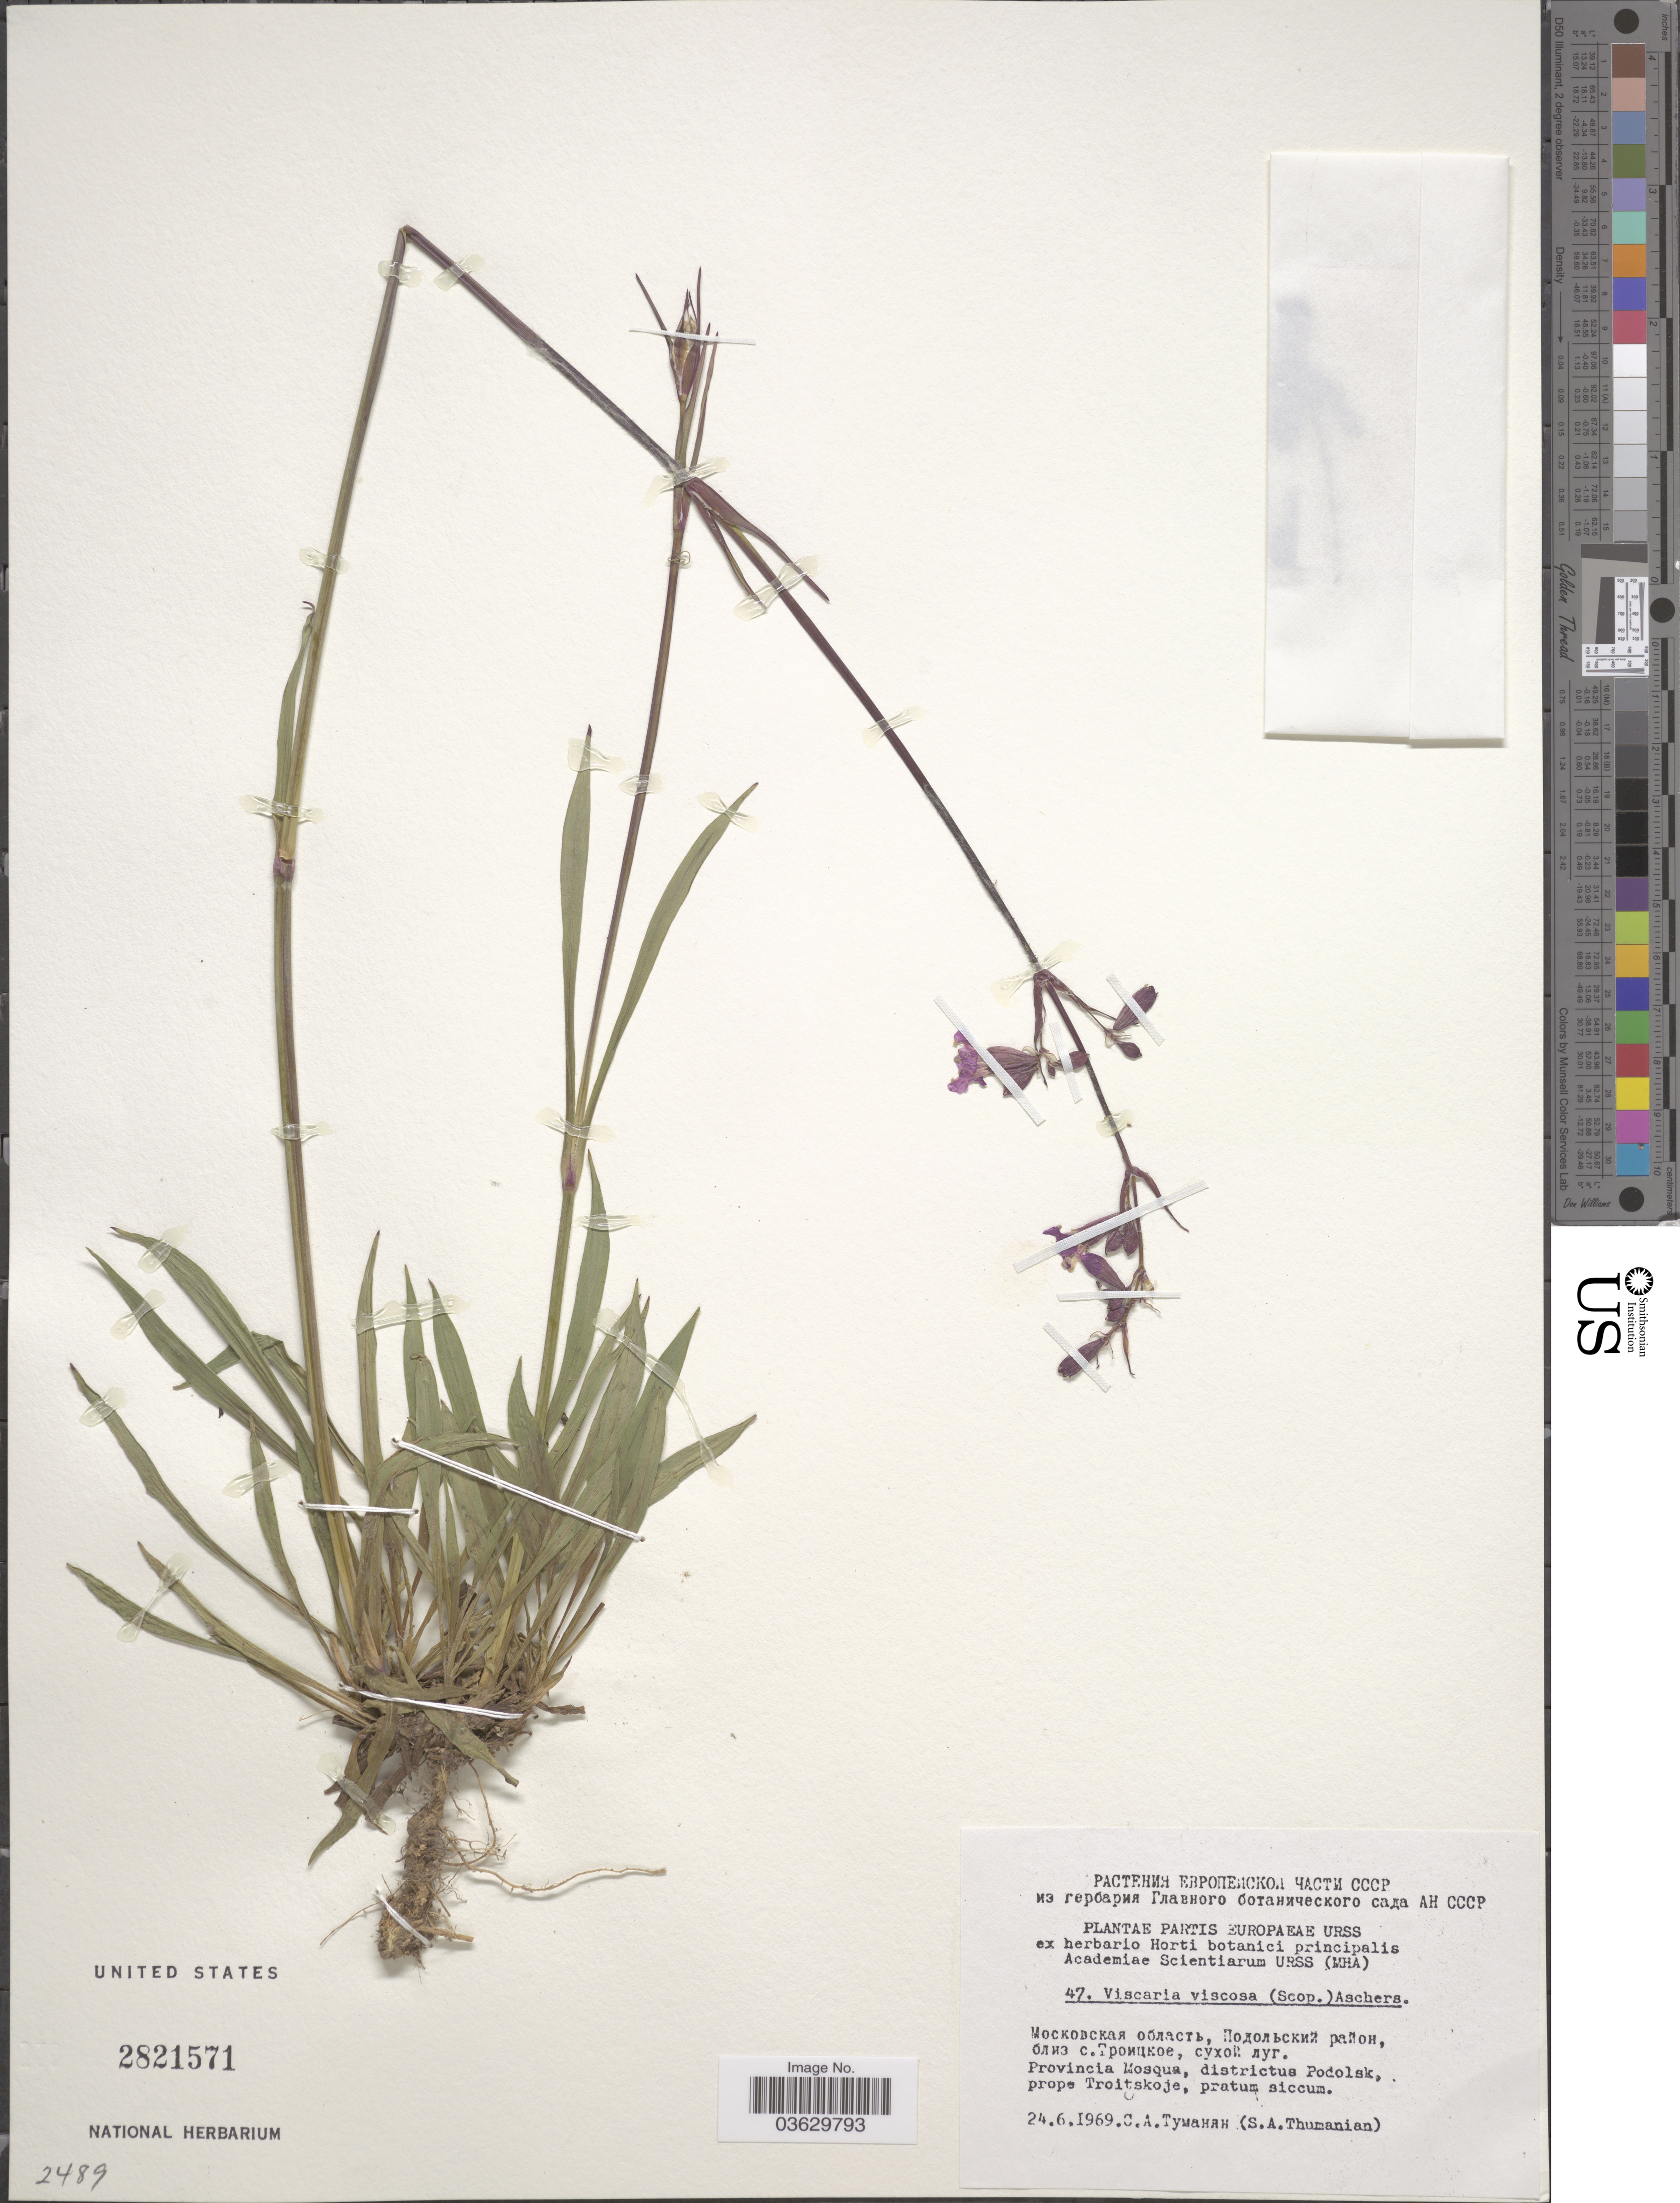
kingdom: Plantae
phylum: Tracheophyta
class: Magnoliopsida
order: Caryophyllales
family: Caryophyllaceae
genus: Viscaria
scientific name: Viscaria viscosa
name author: (Scop.) Asch.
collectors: S. Thumanian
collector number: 47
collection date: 1969-06-24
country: Russian Federation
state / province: Moscow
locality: Partis Europaeae URSS. Provincia Mosqua, districtus Podolsk, prope Troitskoje, pratum siccum.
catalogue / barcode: US 2821571